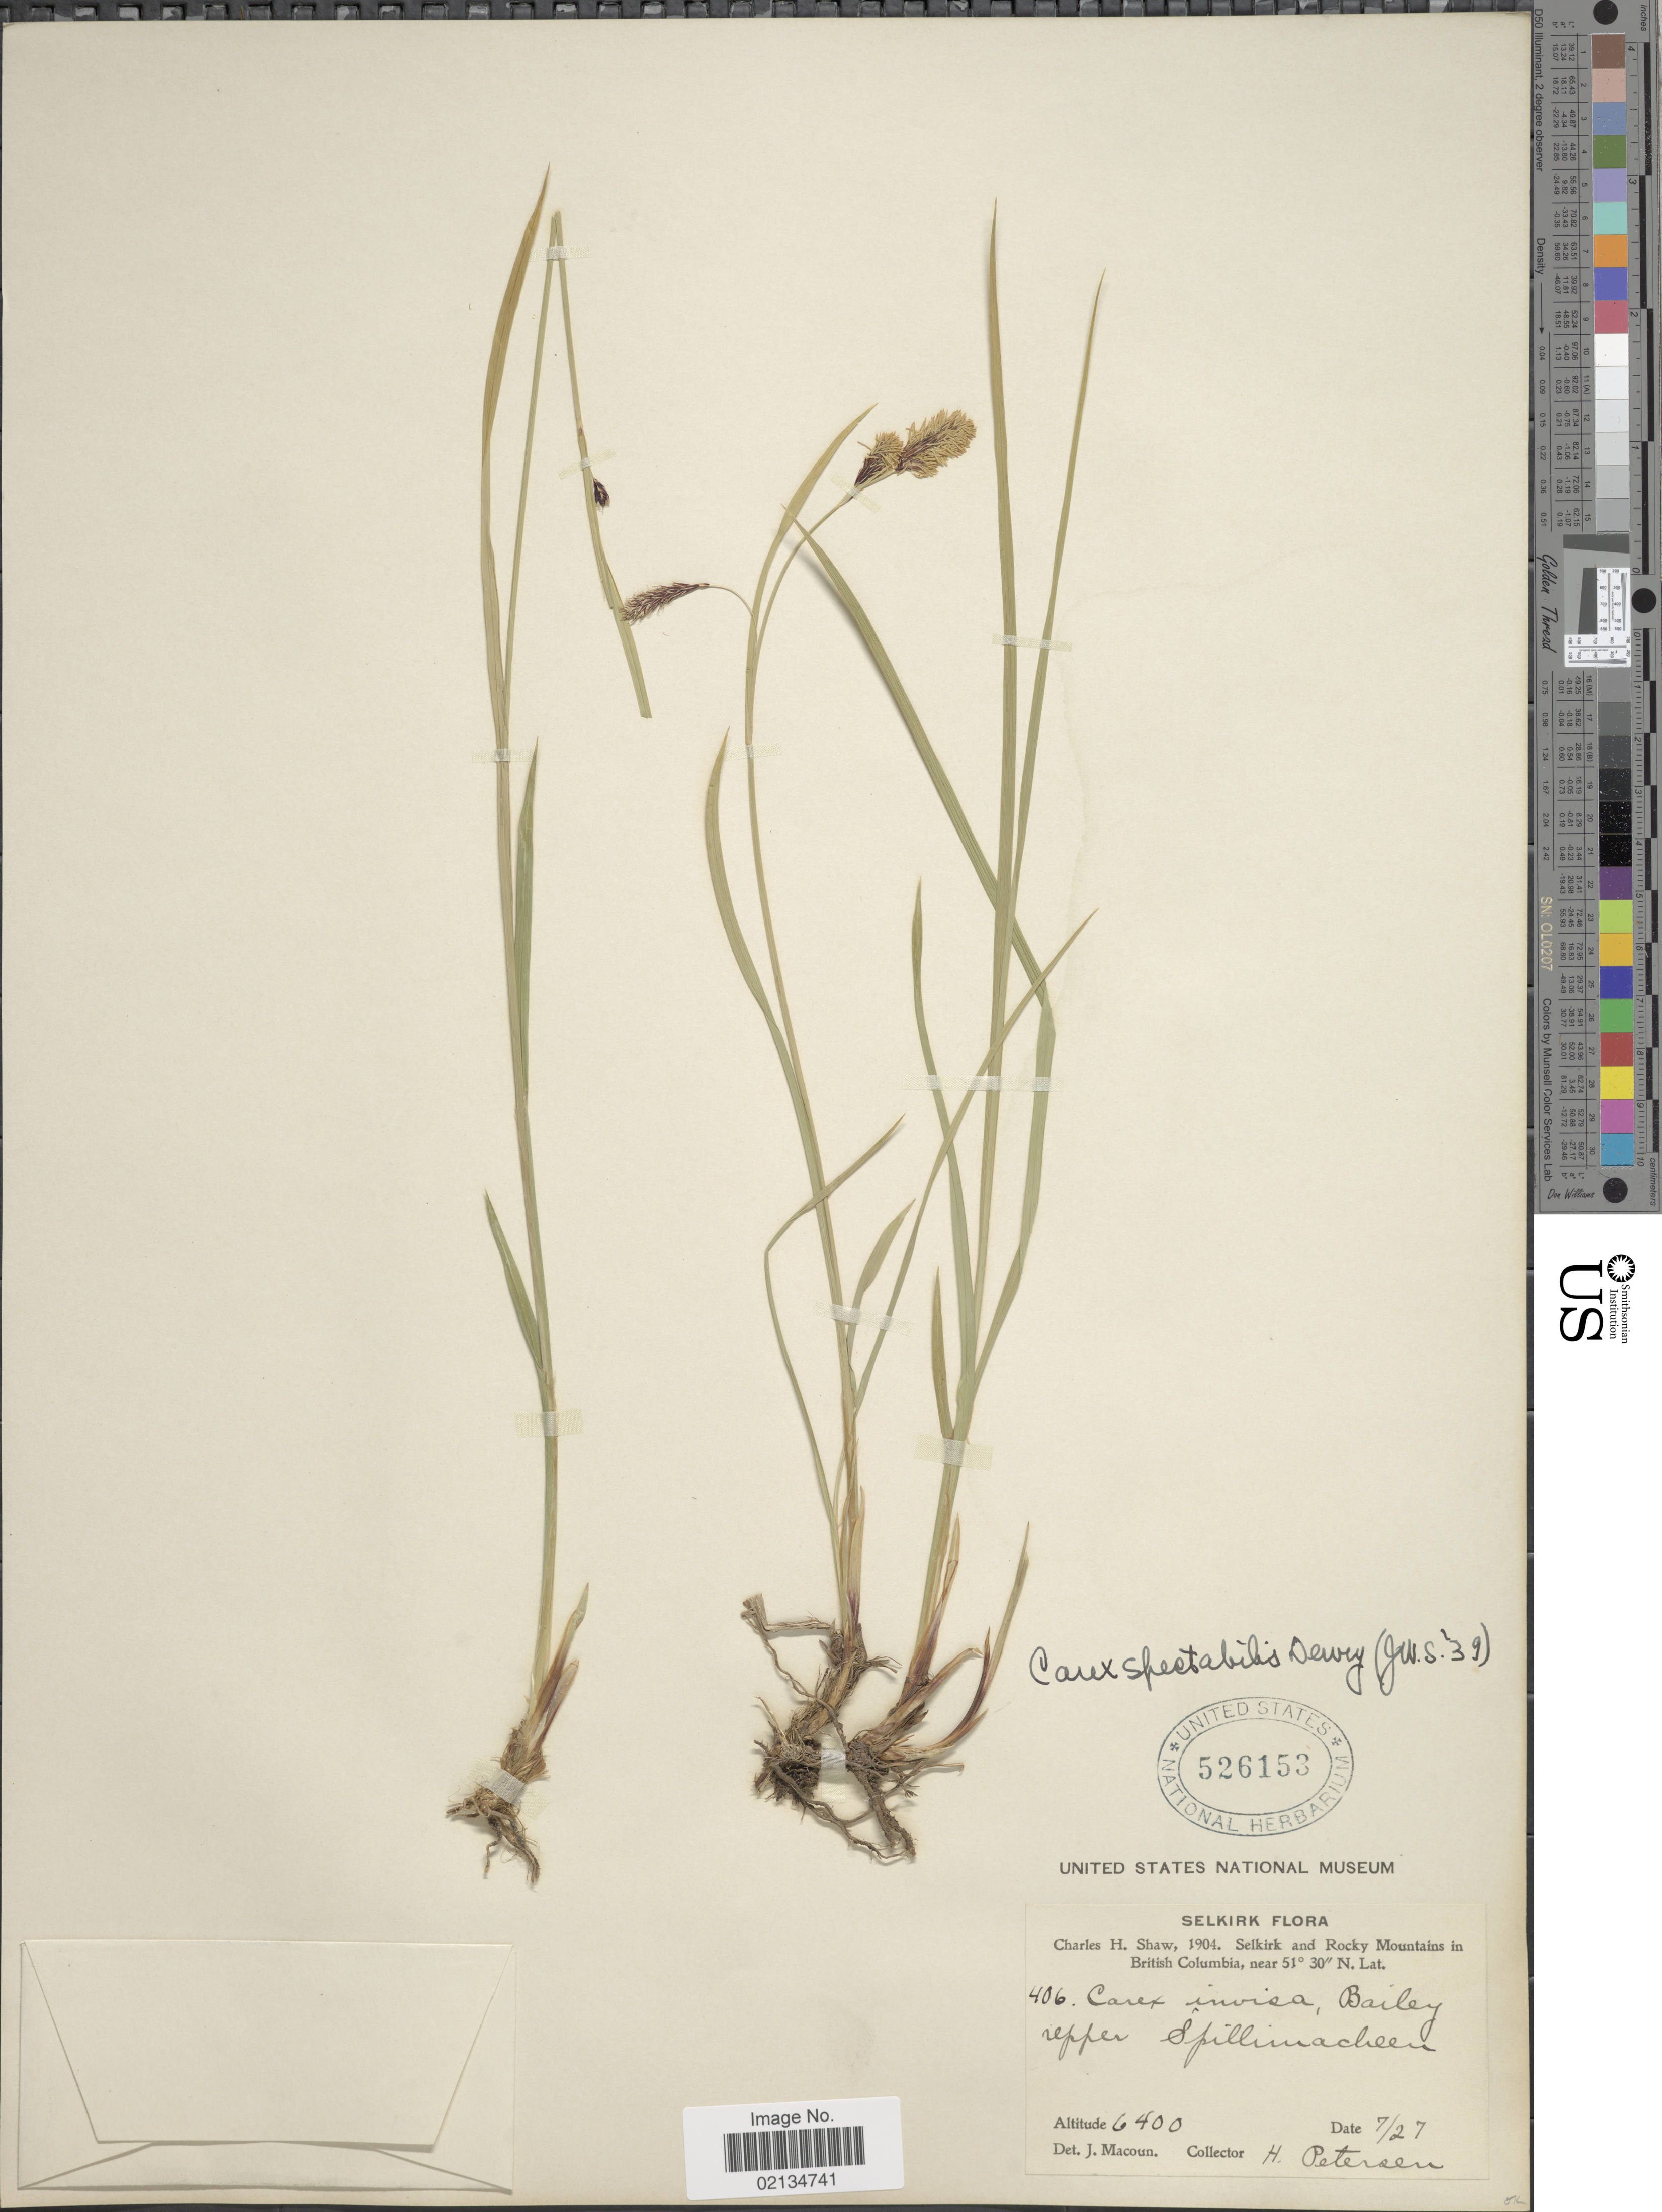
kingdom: Plantae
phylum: Tracheophyta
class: Liliopsida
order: Poales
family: Cyperaceae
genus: Carex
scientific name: Carex spectabilis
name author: Dewey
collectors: H. Petersen & C. H. Shaw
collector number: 406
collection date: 1904-07-27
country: Canada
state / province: British Columbia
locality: Selkirk and Rocky Mountains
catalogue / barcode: US 526153